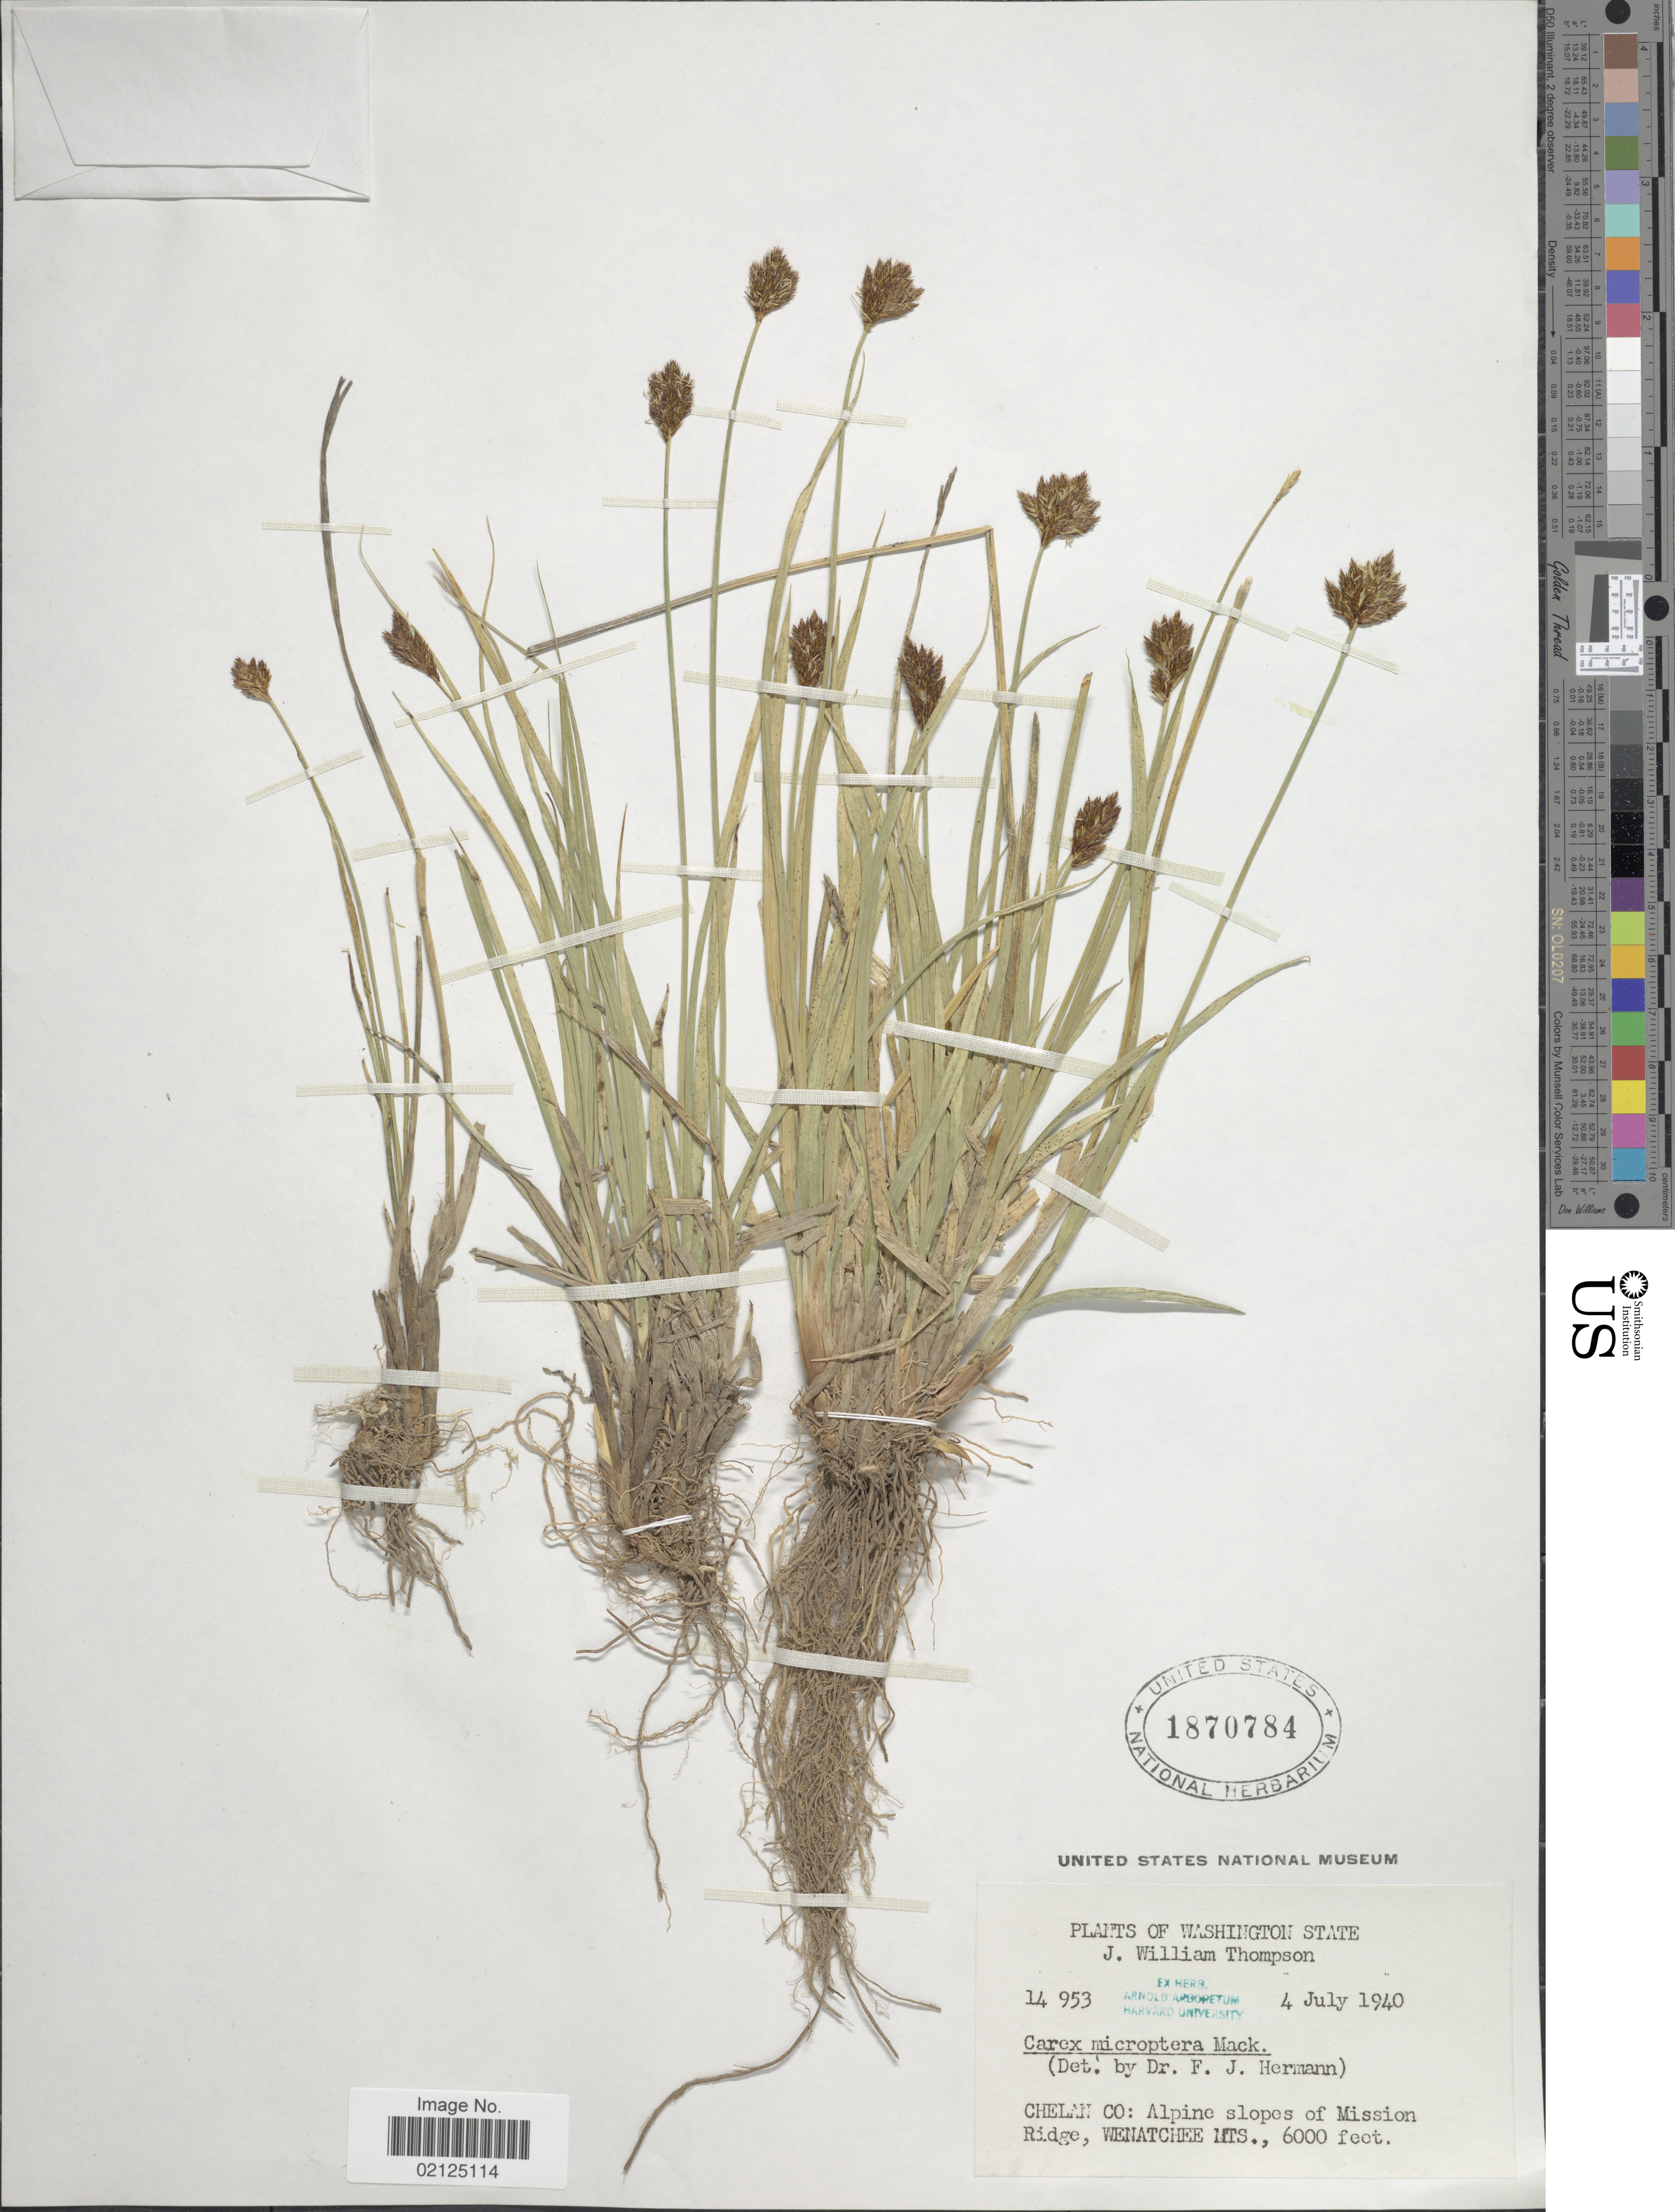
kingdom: Plantae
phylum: Tracheophyta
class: Liliopsida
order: Poales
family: Cyperaceae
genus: Carex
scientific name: Carex microptera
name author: Mack.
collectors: J. W. Thompson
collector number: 14953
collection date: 1940-07-04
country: United States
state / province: Washington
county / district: Chelan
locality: Chelan Co: Alpine slopes of Mission Ridge, Wenatchee Mts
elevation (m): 1829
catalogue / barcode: US 1870784